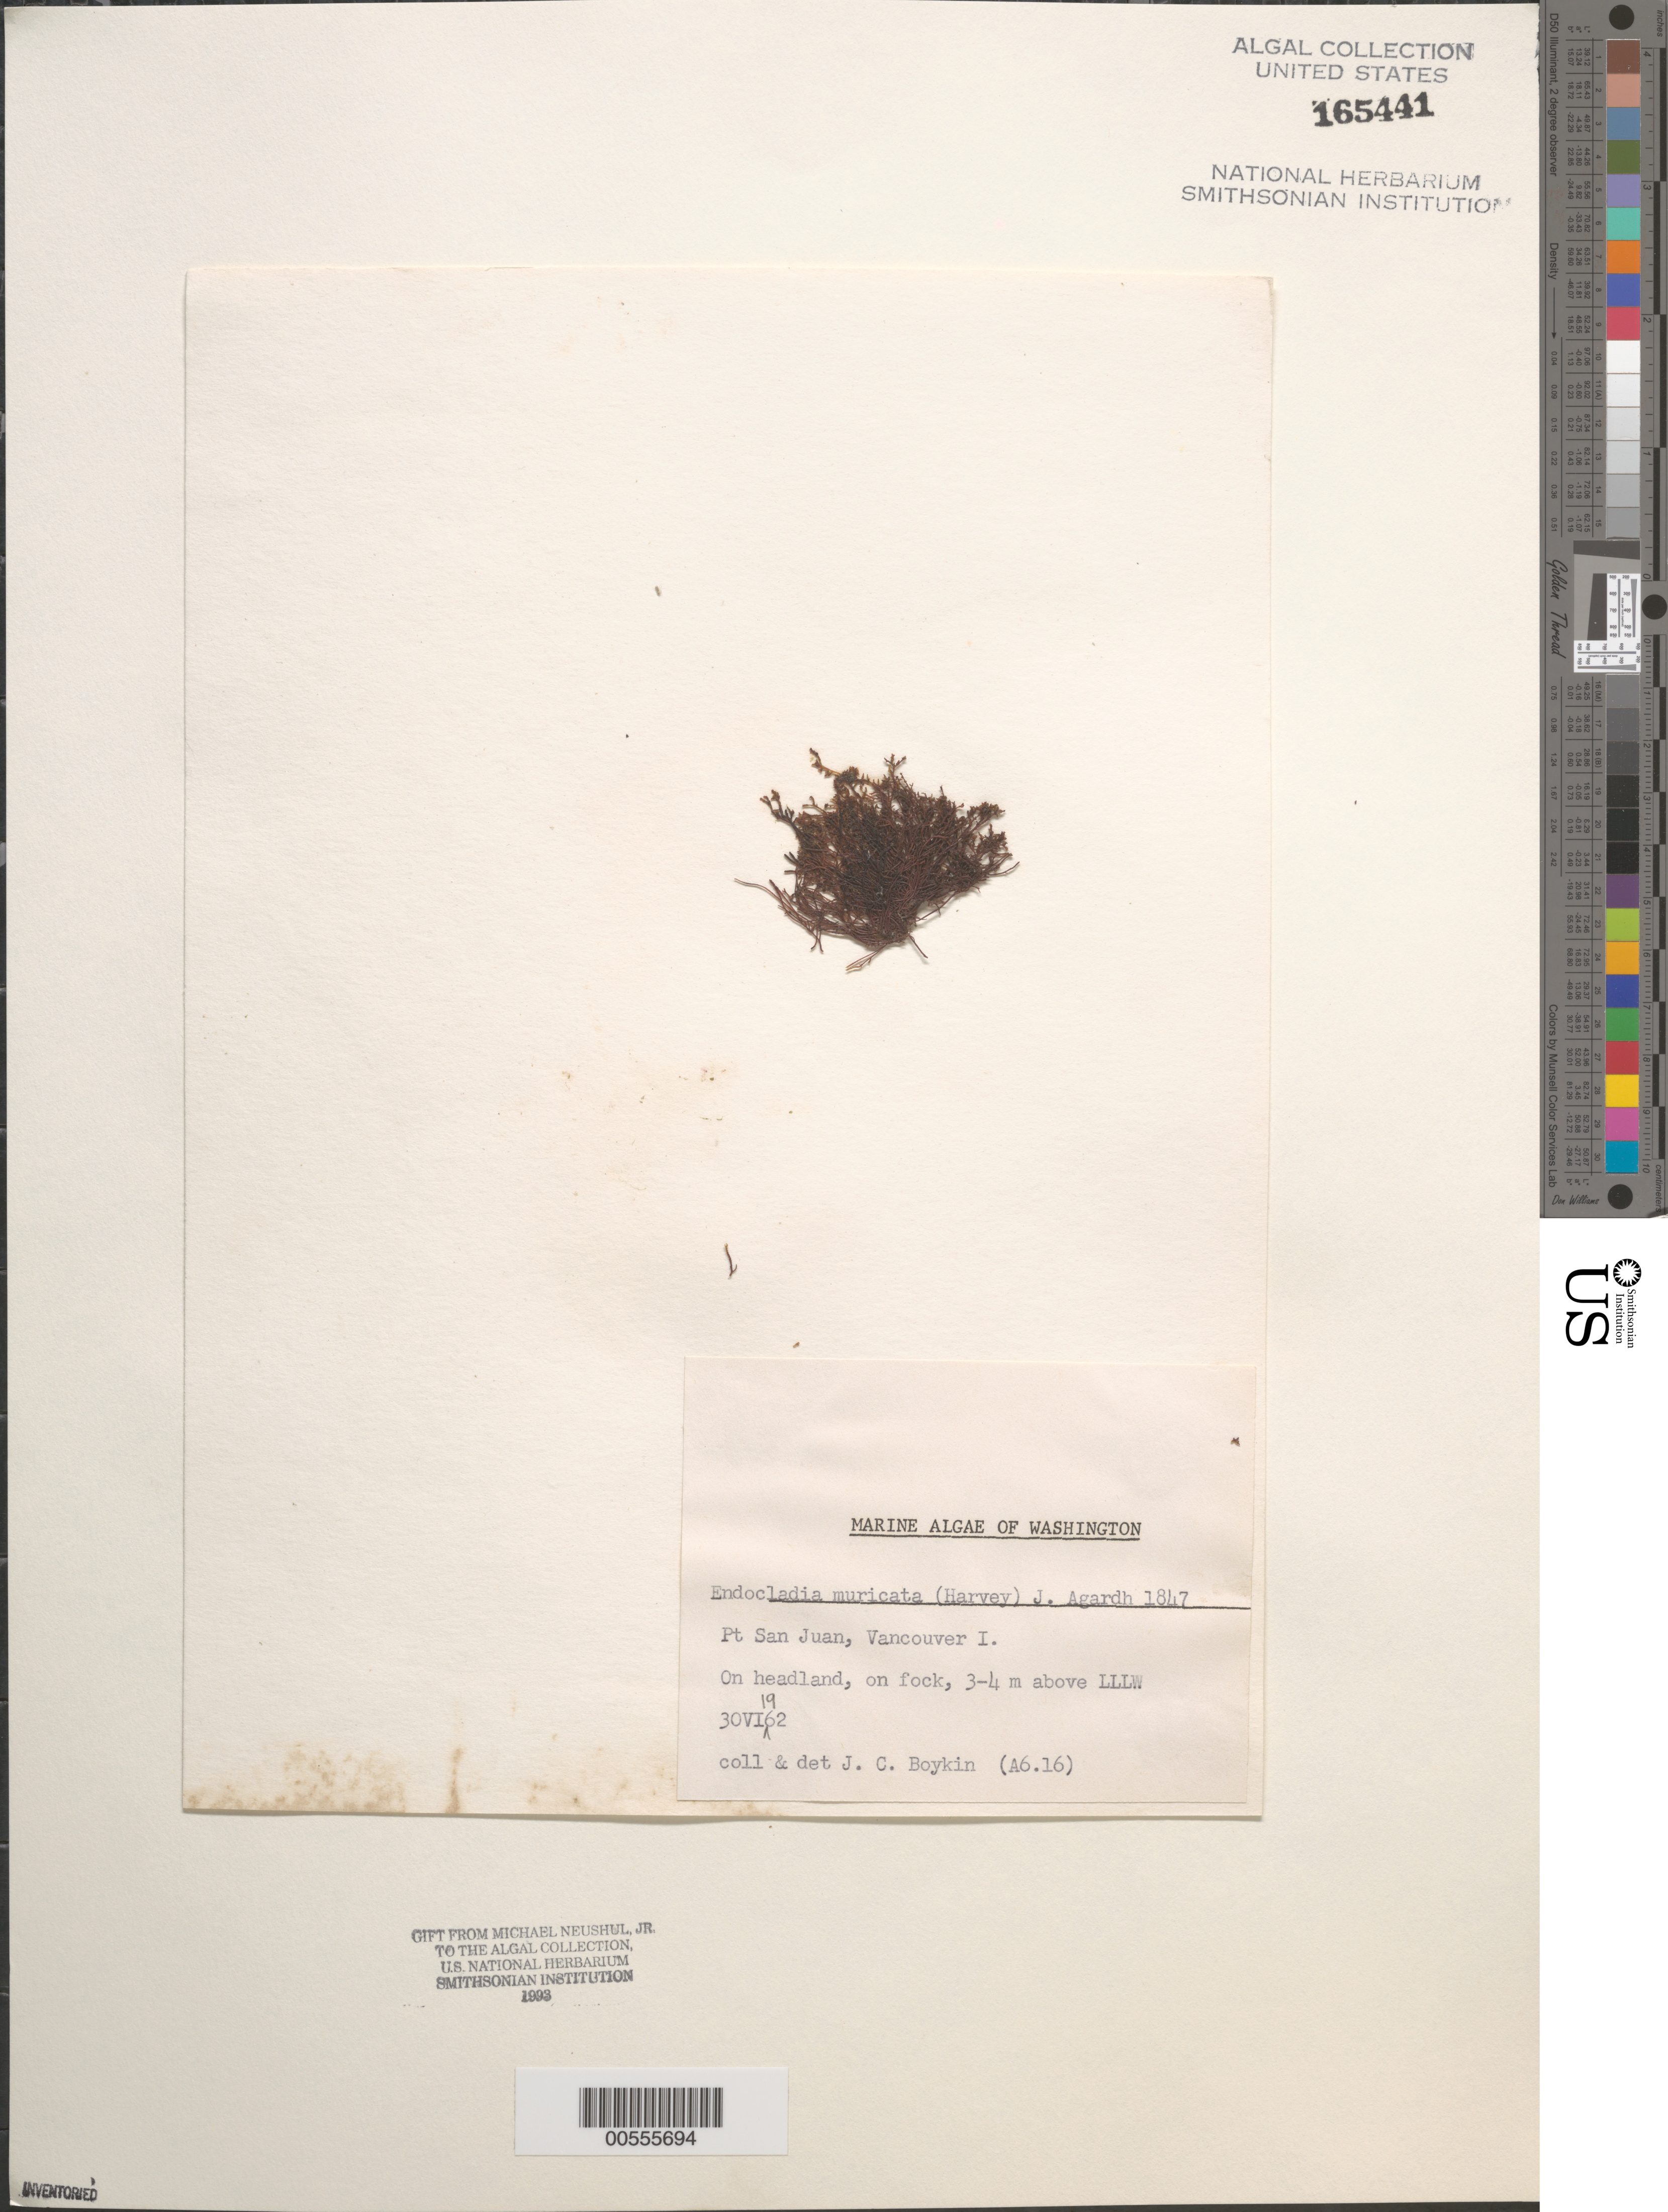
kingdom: Plantae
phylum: Rhodophyta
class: Florideophyceae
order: Gigartinales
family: Endocladiaceae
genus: Endocladia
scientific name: Endocladia muricata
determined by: Boykin, J. C.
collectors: J. Boykin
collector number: A6.16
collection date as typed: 30 Jun 1962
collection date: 1962-06-30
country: Canada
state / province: British Columbia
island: Vancouver Island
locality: Point San Juan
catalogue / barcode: US 165441